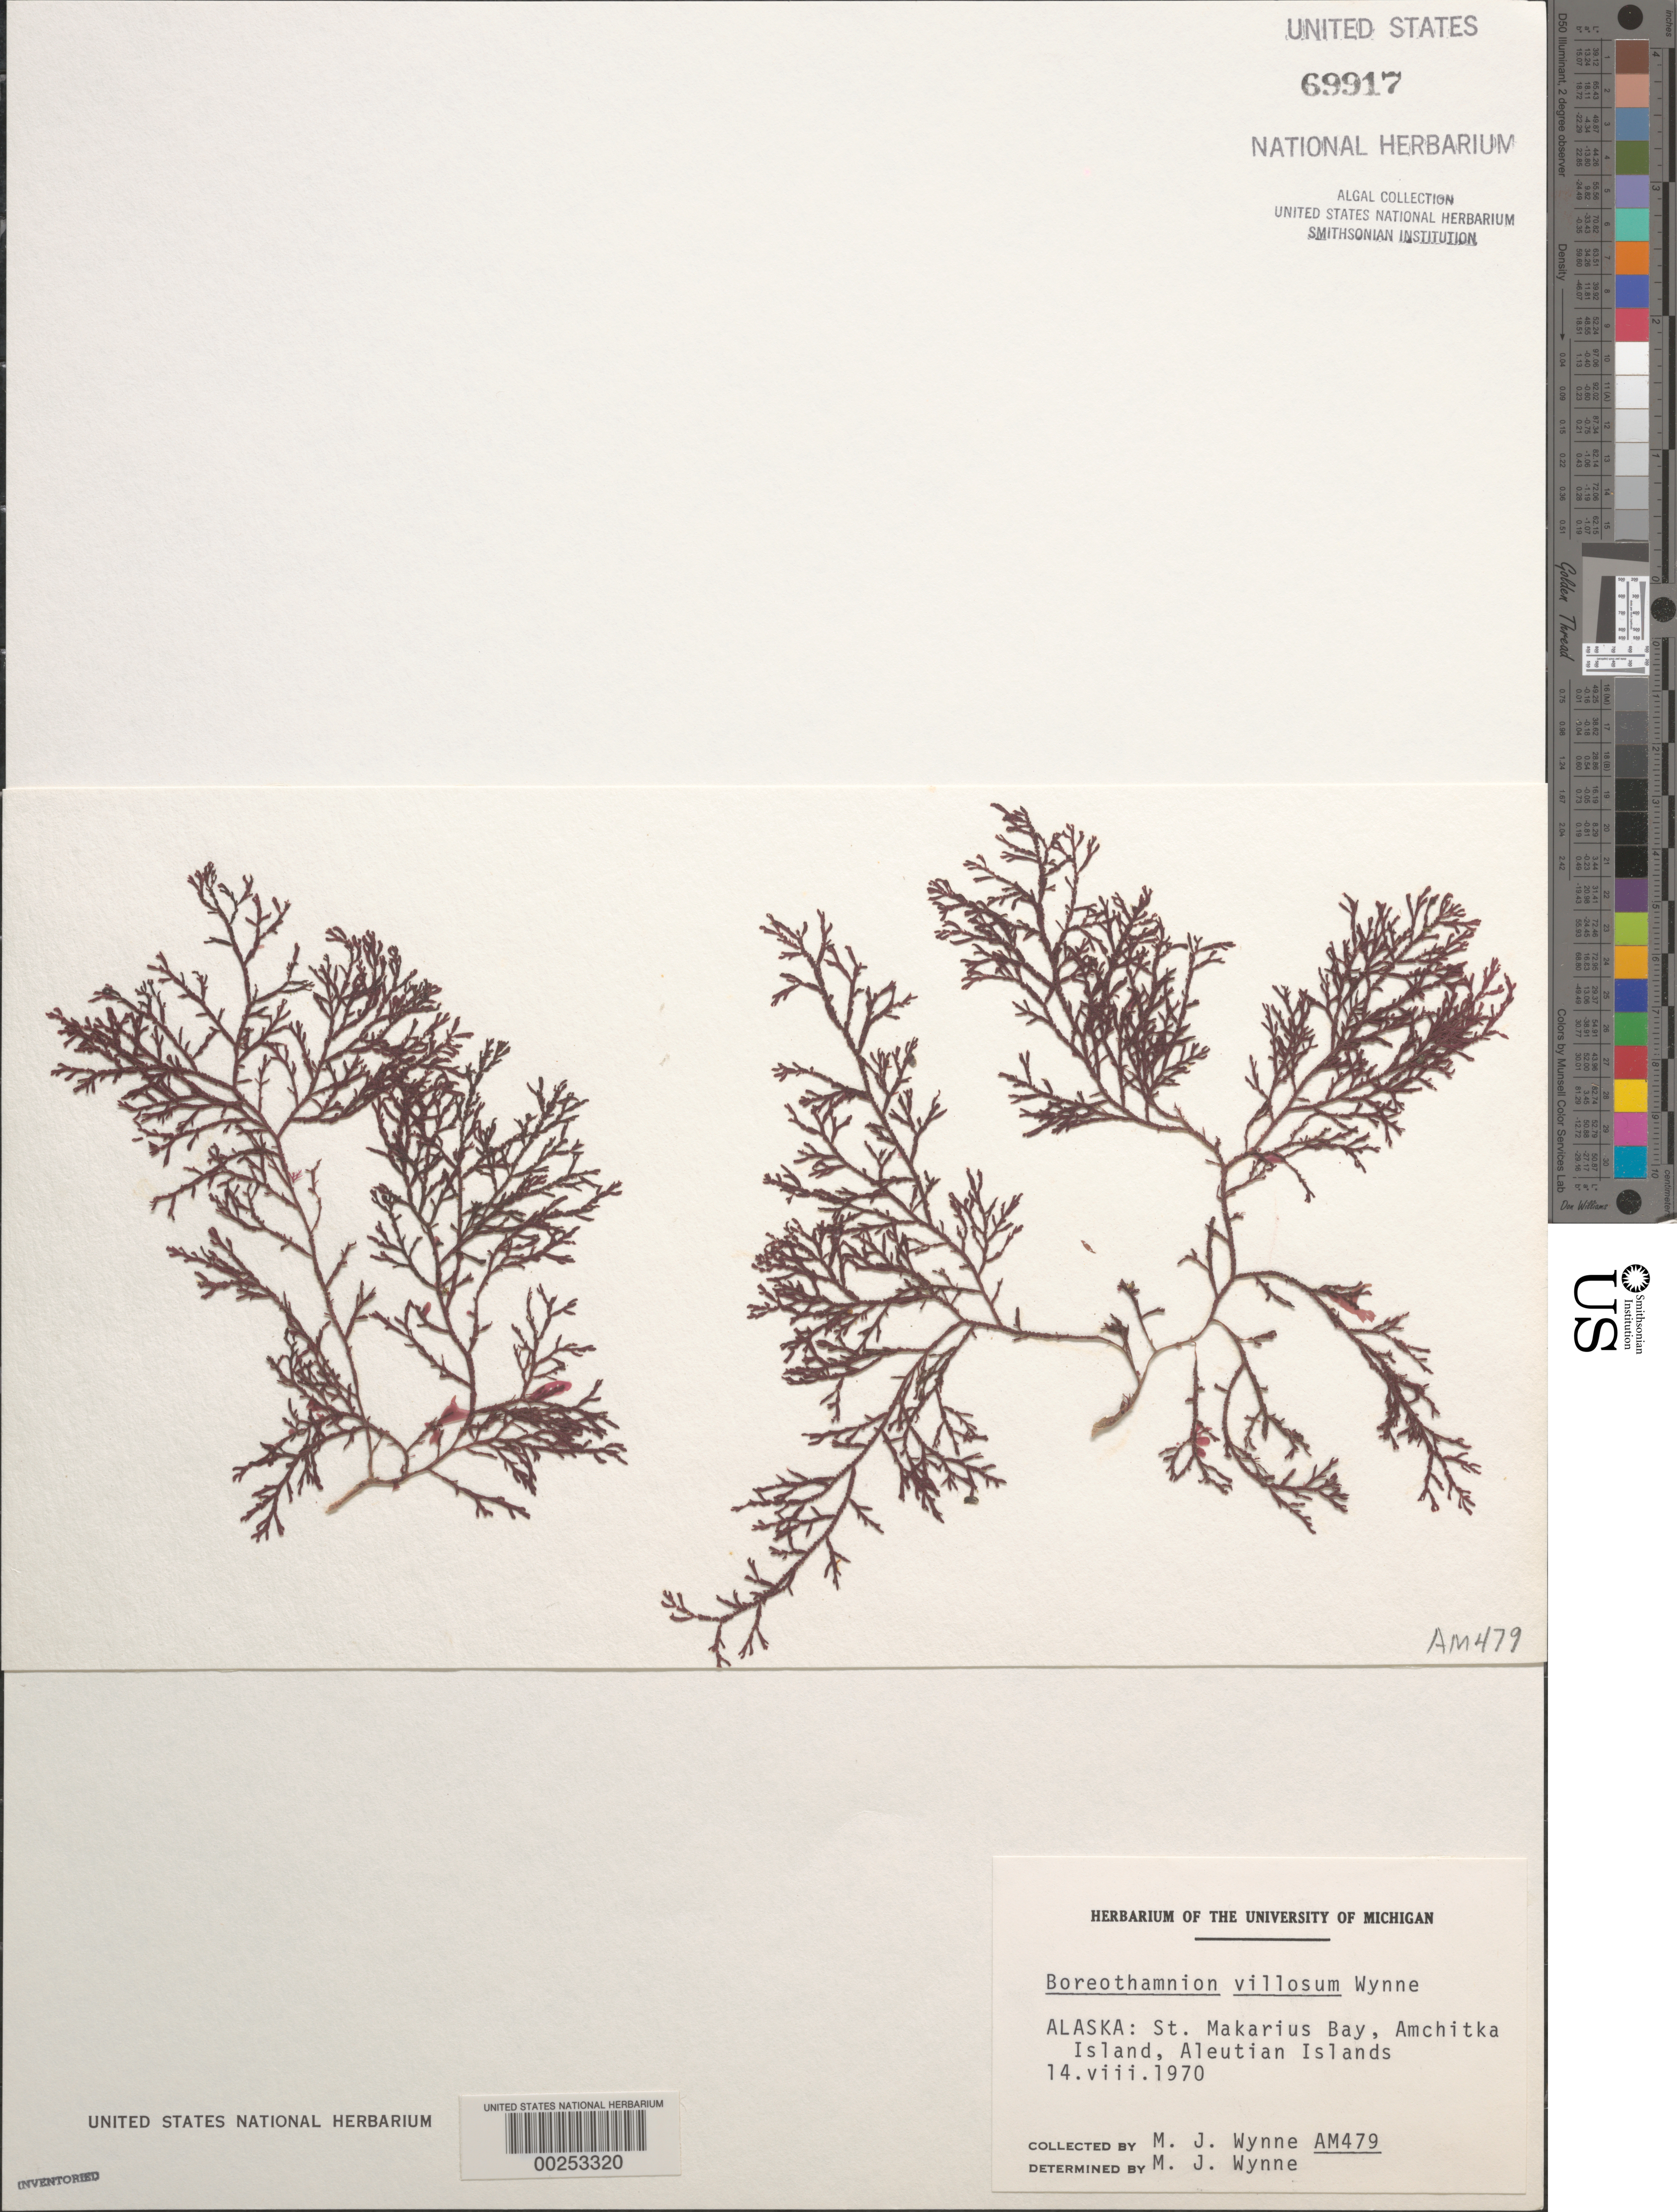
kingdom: Plantae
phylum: Rhodophyta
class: Florideophyceae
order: Ceramiales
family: Ceramiaceae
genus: Boreothamnion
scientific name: Boreothamnion villosum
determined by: Wynne, M. J.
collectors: M.J. Wynne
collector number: Am479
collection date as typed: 14 Aug 1970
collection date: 1970-08-14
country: United States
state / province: Alaska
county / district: Aleutian Islands Division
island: Amchitka Island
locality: St. Makarius Bay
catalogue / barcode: US 69917